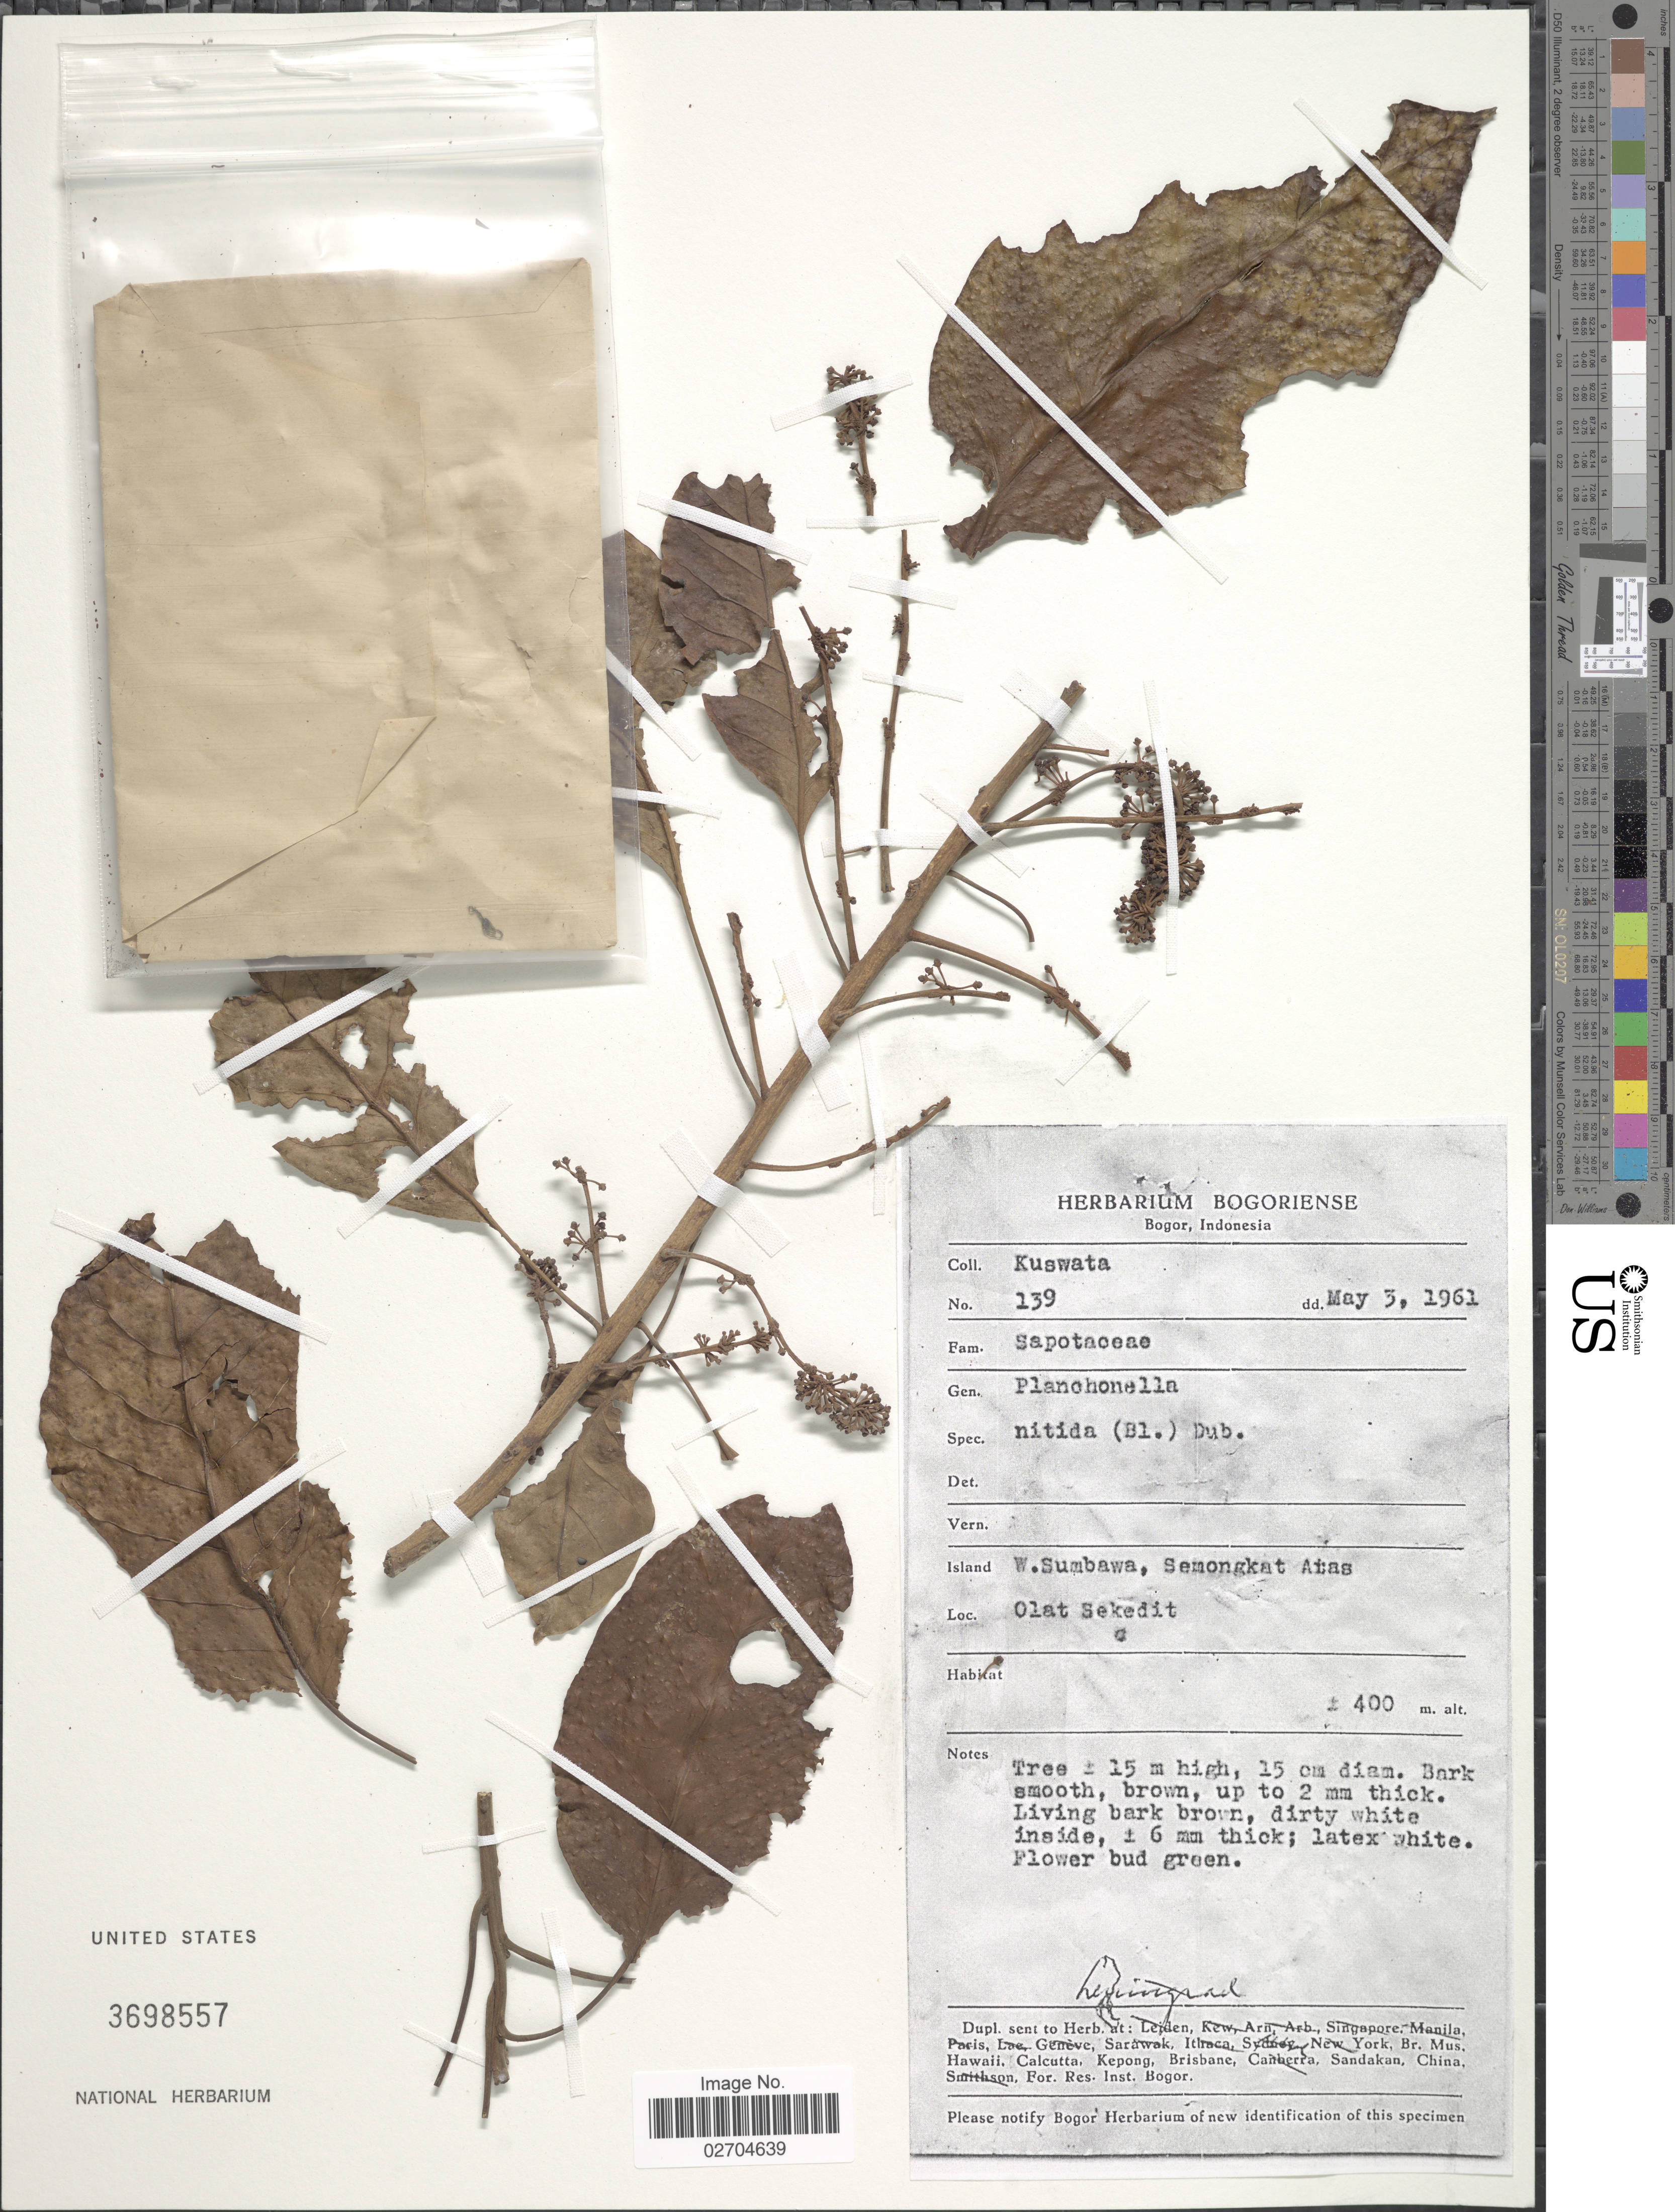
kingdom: Plantae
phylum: Tracheophyta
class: Magnoliopsida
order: Ericales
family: Sapotaceae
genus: Planchonella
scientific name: Planchonella nitida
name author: Dub.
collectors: -. Kuswata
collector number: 139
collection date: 1961-05-03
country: Indonesia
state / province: Nusa Tenggara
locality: Island W. Sumbawa, Semongkat Atas. Olat Sekedit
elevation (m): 400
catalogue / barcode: US 3698557